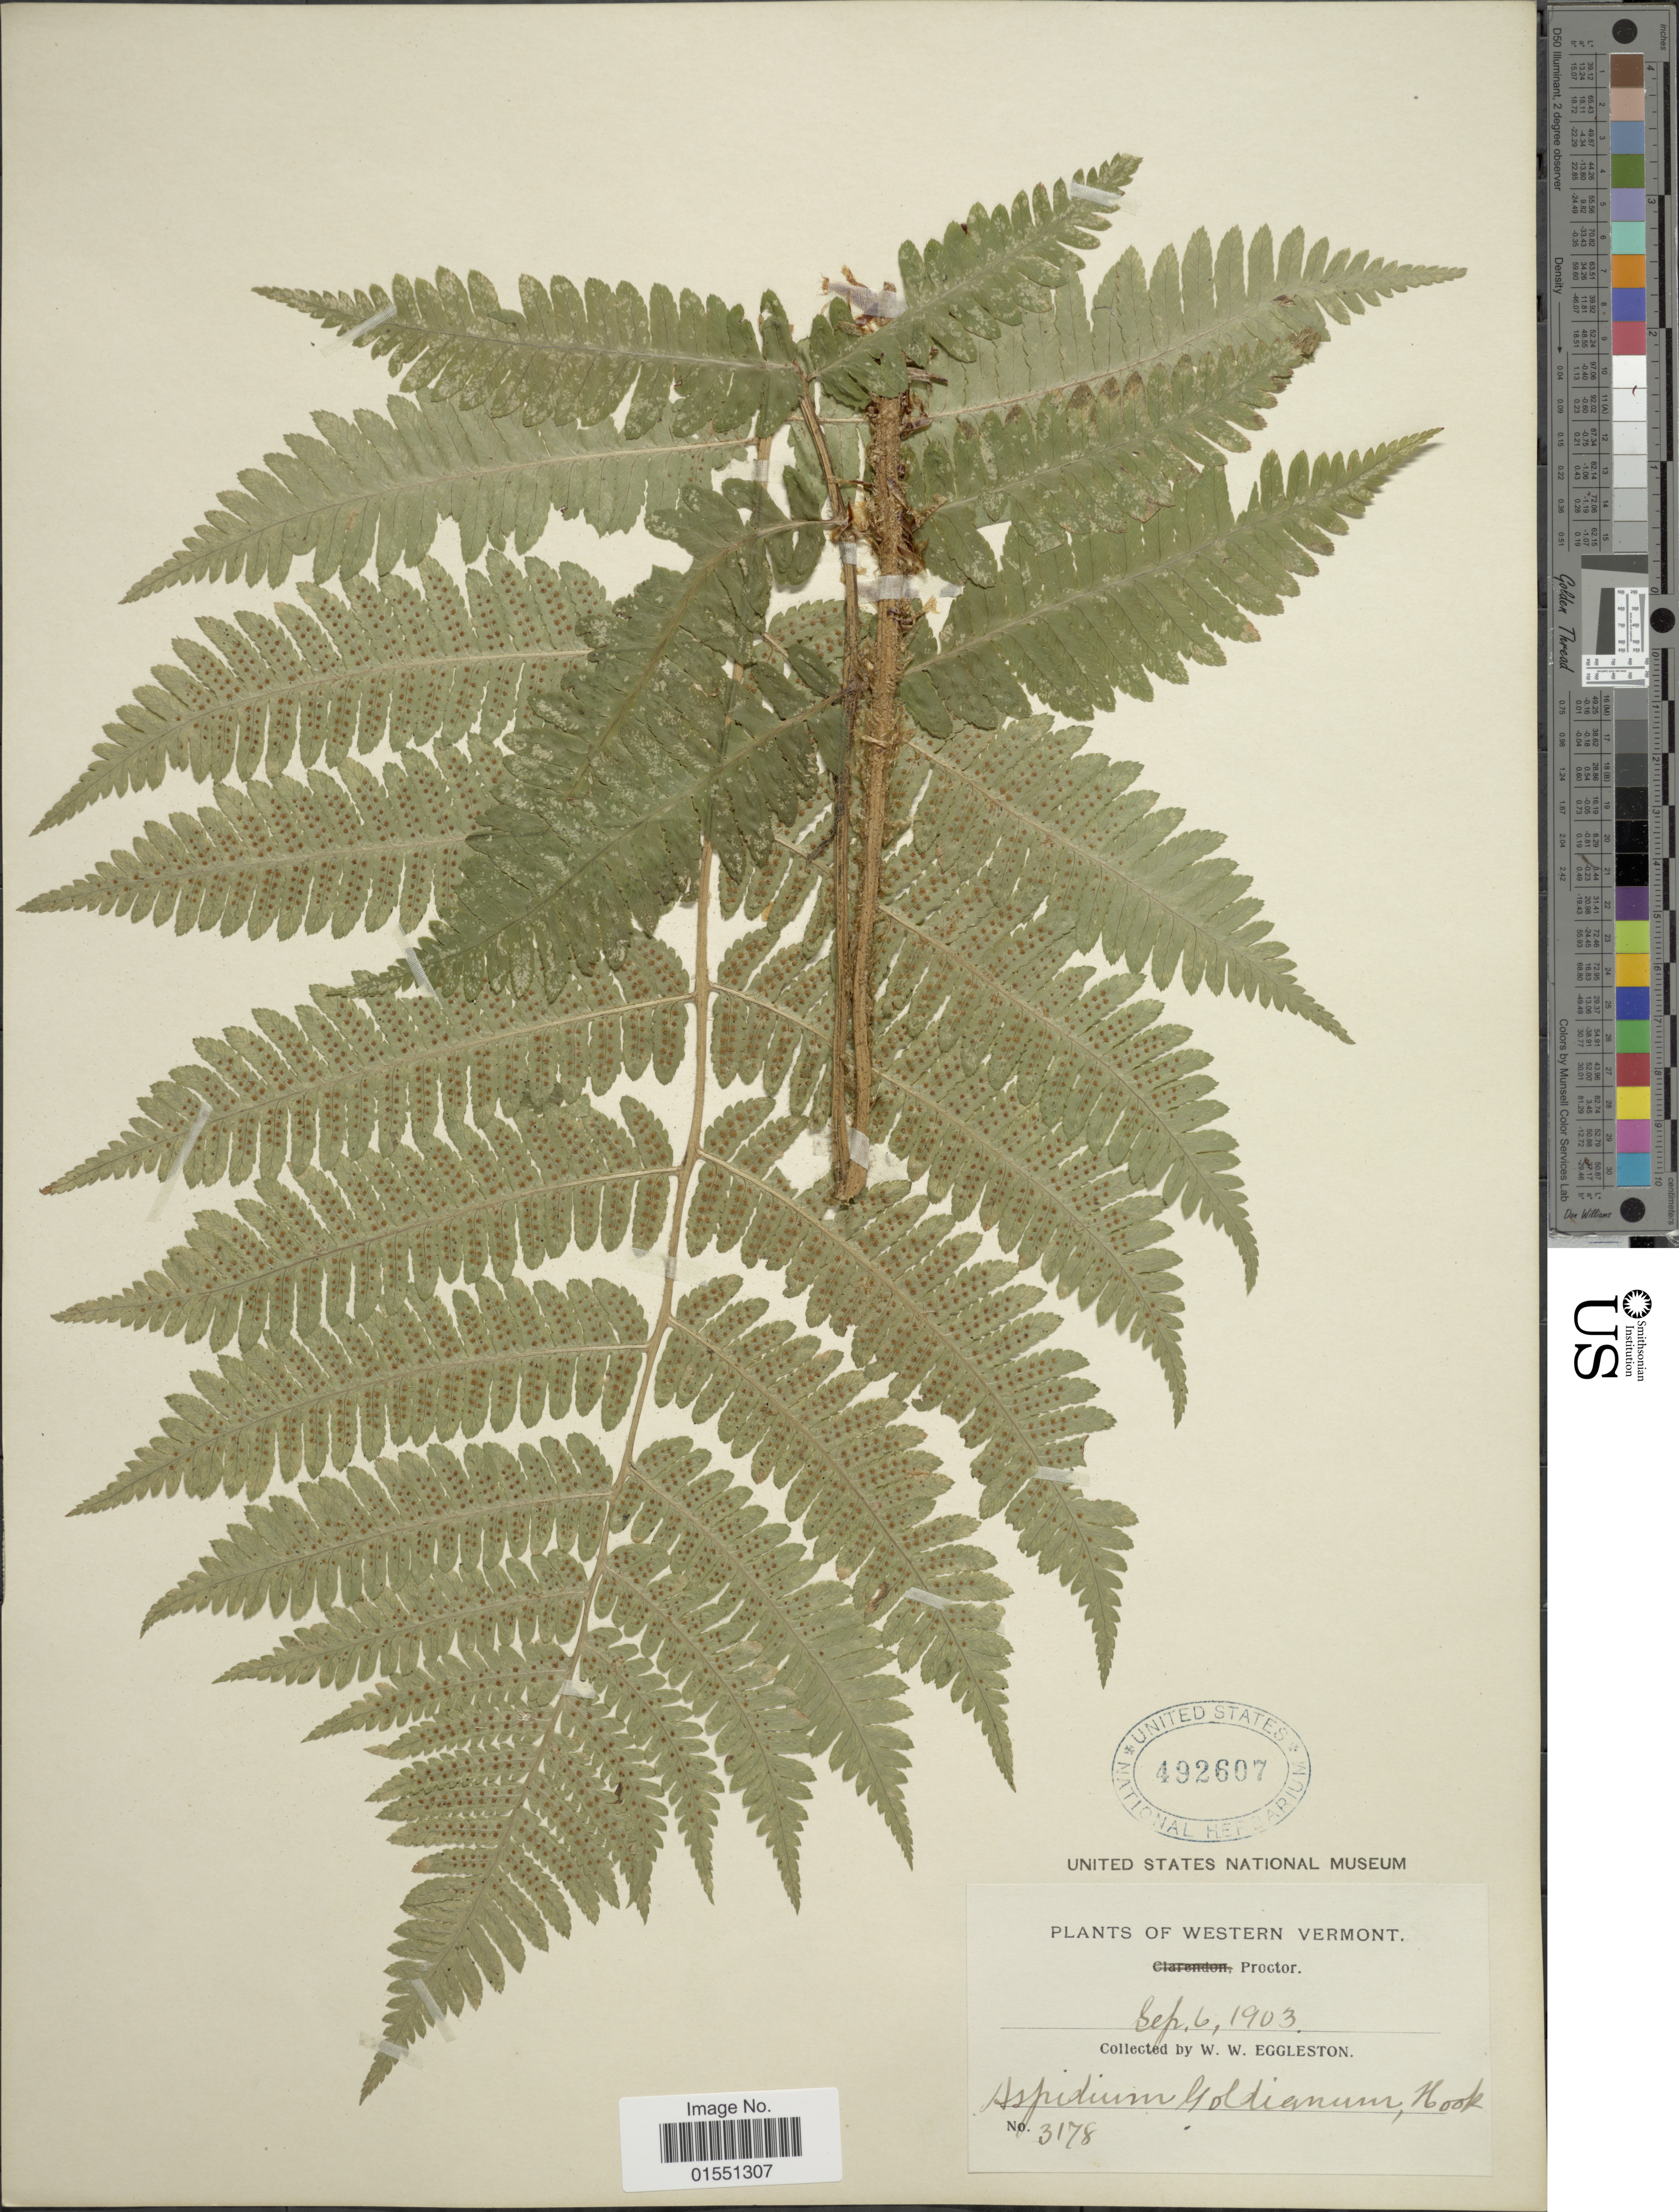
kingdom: Plantae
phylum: Tracheophyta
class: Polypodiopsida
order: Polypodiales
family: Dryopteridaceae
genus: Dryopteris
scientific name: Dryopteris goldiana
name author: (Hook. ex Goldie) A. Gray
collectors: W. W. Eggleston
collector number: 3178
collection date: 1903-09-06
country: United States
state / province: Vermont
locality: Proctor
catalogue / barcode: US 492607